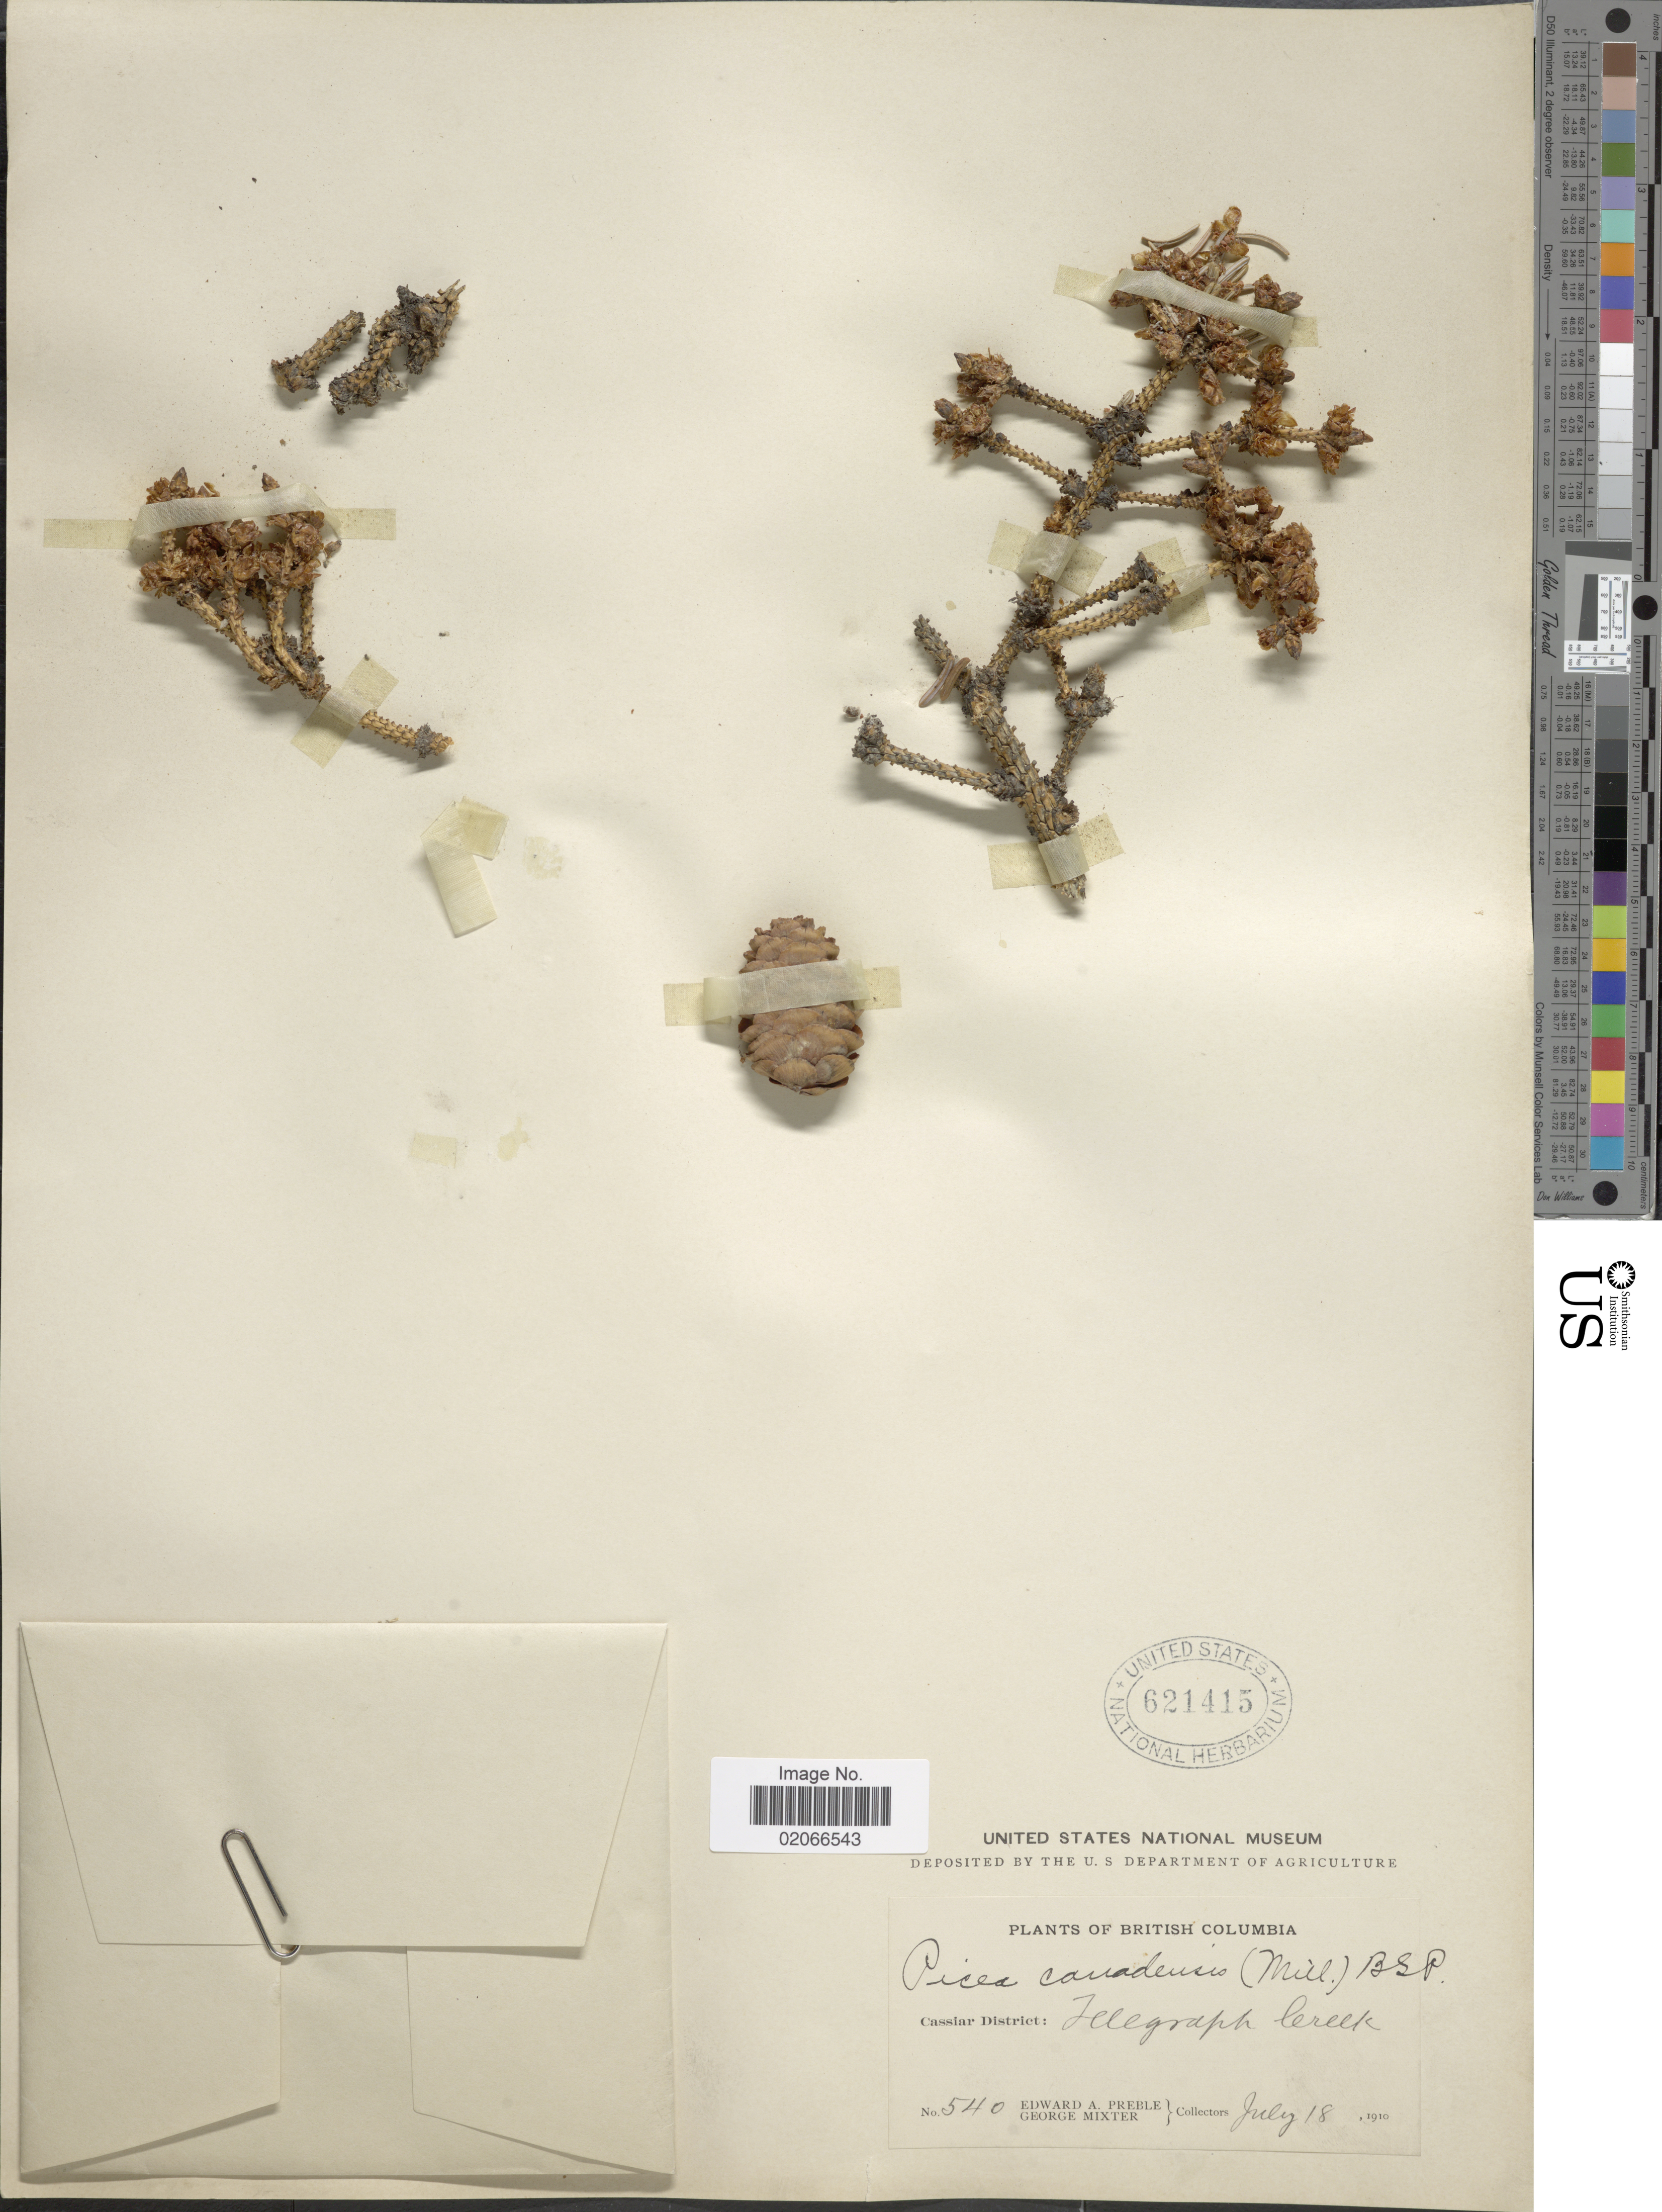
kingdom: Plantae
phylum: Tracheophyta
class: Pinopsida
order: Pinales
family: Pinaceae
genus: Picea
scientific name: Picea glauca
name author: (Moench) Voss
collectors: E. Preble & G. Mixter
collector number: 540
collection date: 1910-07-18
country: Canada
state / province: British Columbia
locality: Cassiar District: Telegraph Creek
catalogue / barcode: US 621415